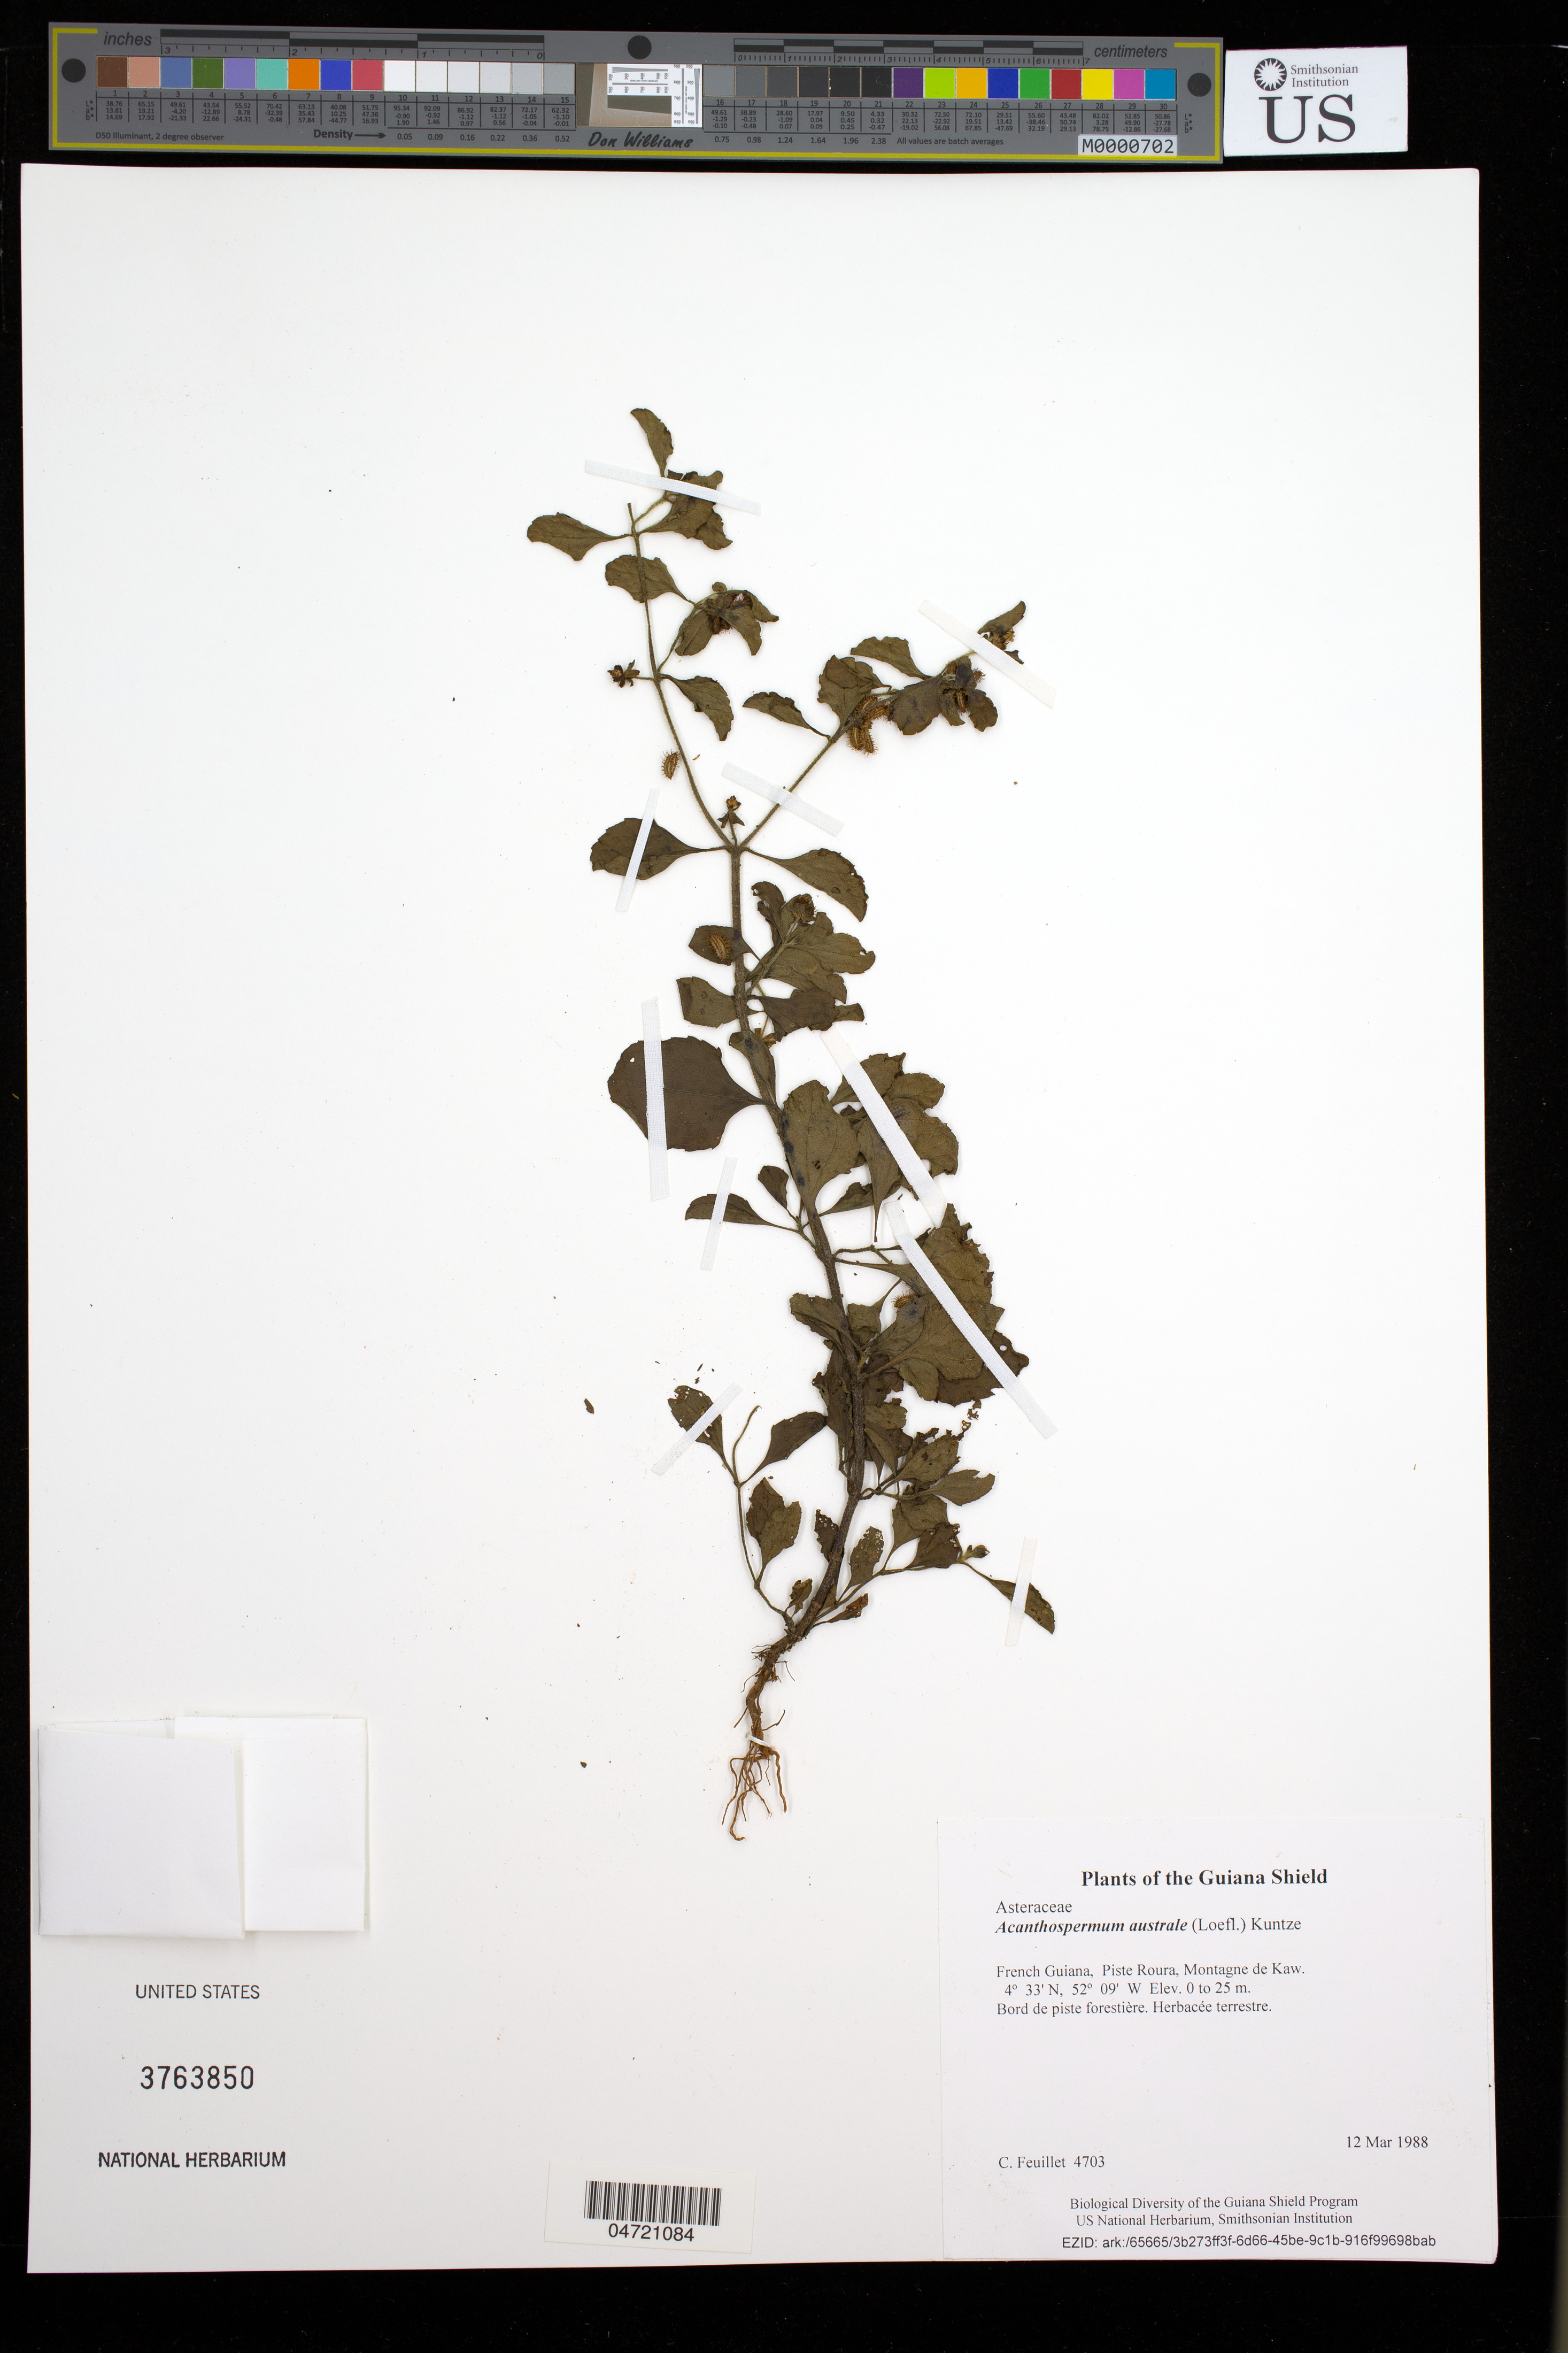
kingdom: Plantae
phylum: Tracheophyta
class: Magnoliopsida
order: Asterales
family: Asteraceae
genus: Acanthospermum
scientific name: Acanthospermum australe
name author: (Loefl.) Kuntze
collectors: C. Feuillet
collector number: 4703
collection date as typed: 12 Mar 1988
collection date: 1988-03-12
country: French Guiana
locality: Piste Roura, Montagne de Kaw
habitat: Bord de piste forestière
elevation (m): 0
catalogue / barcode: US 3763850